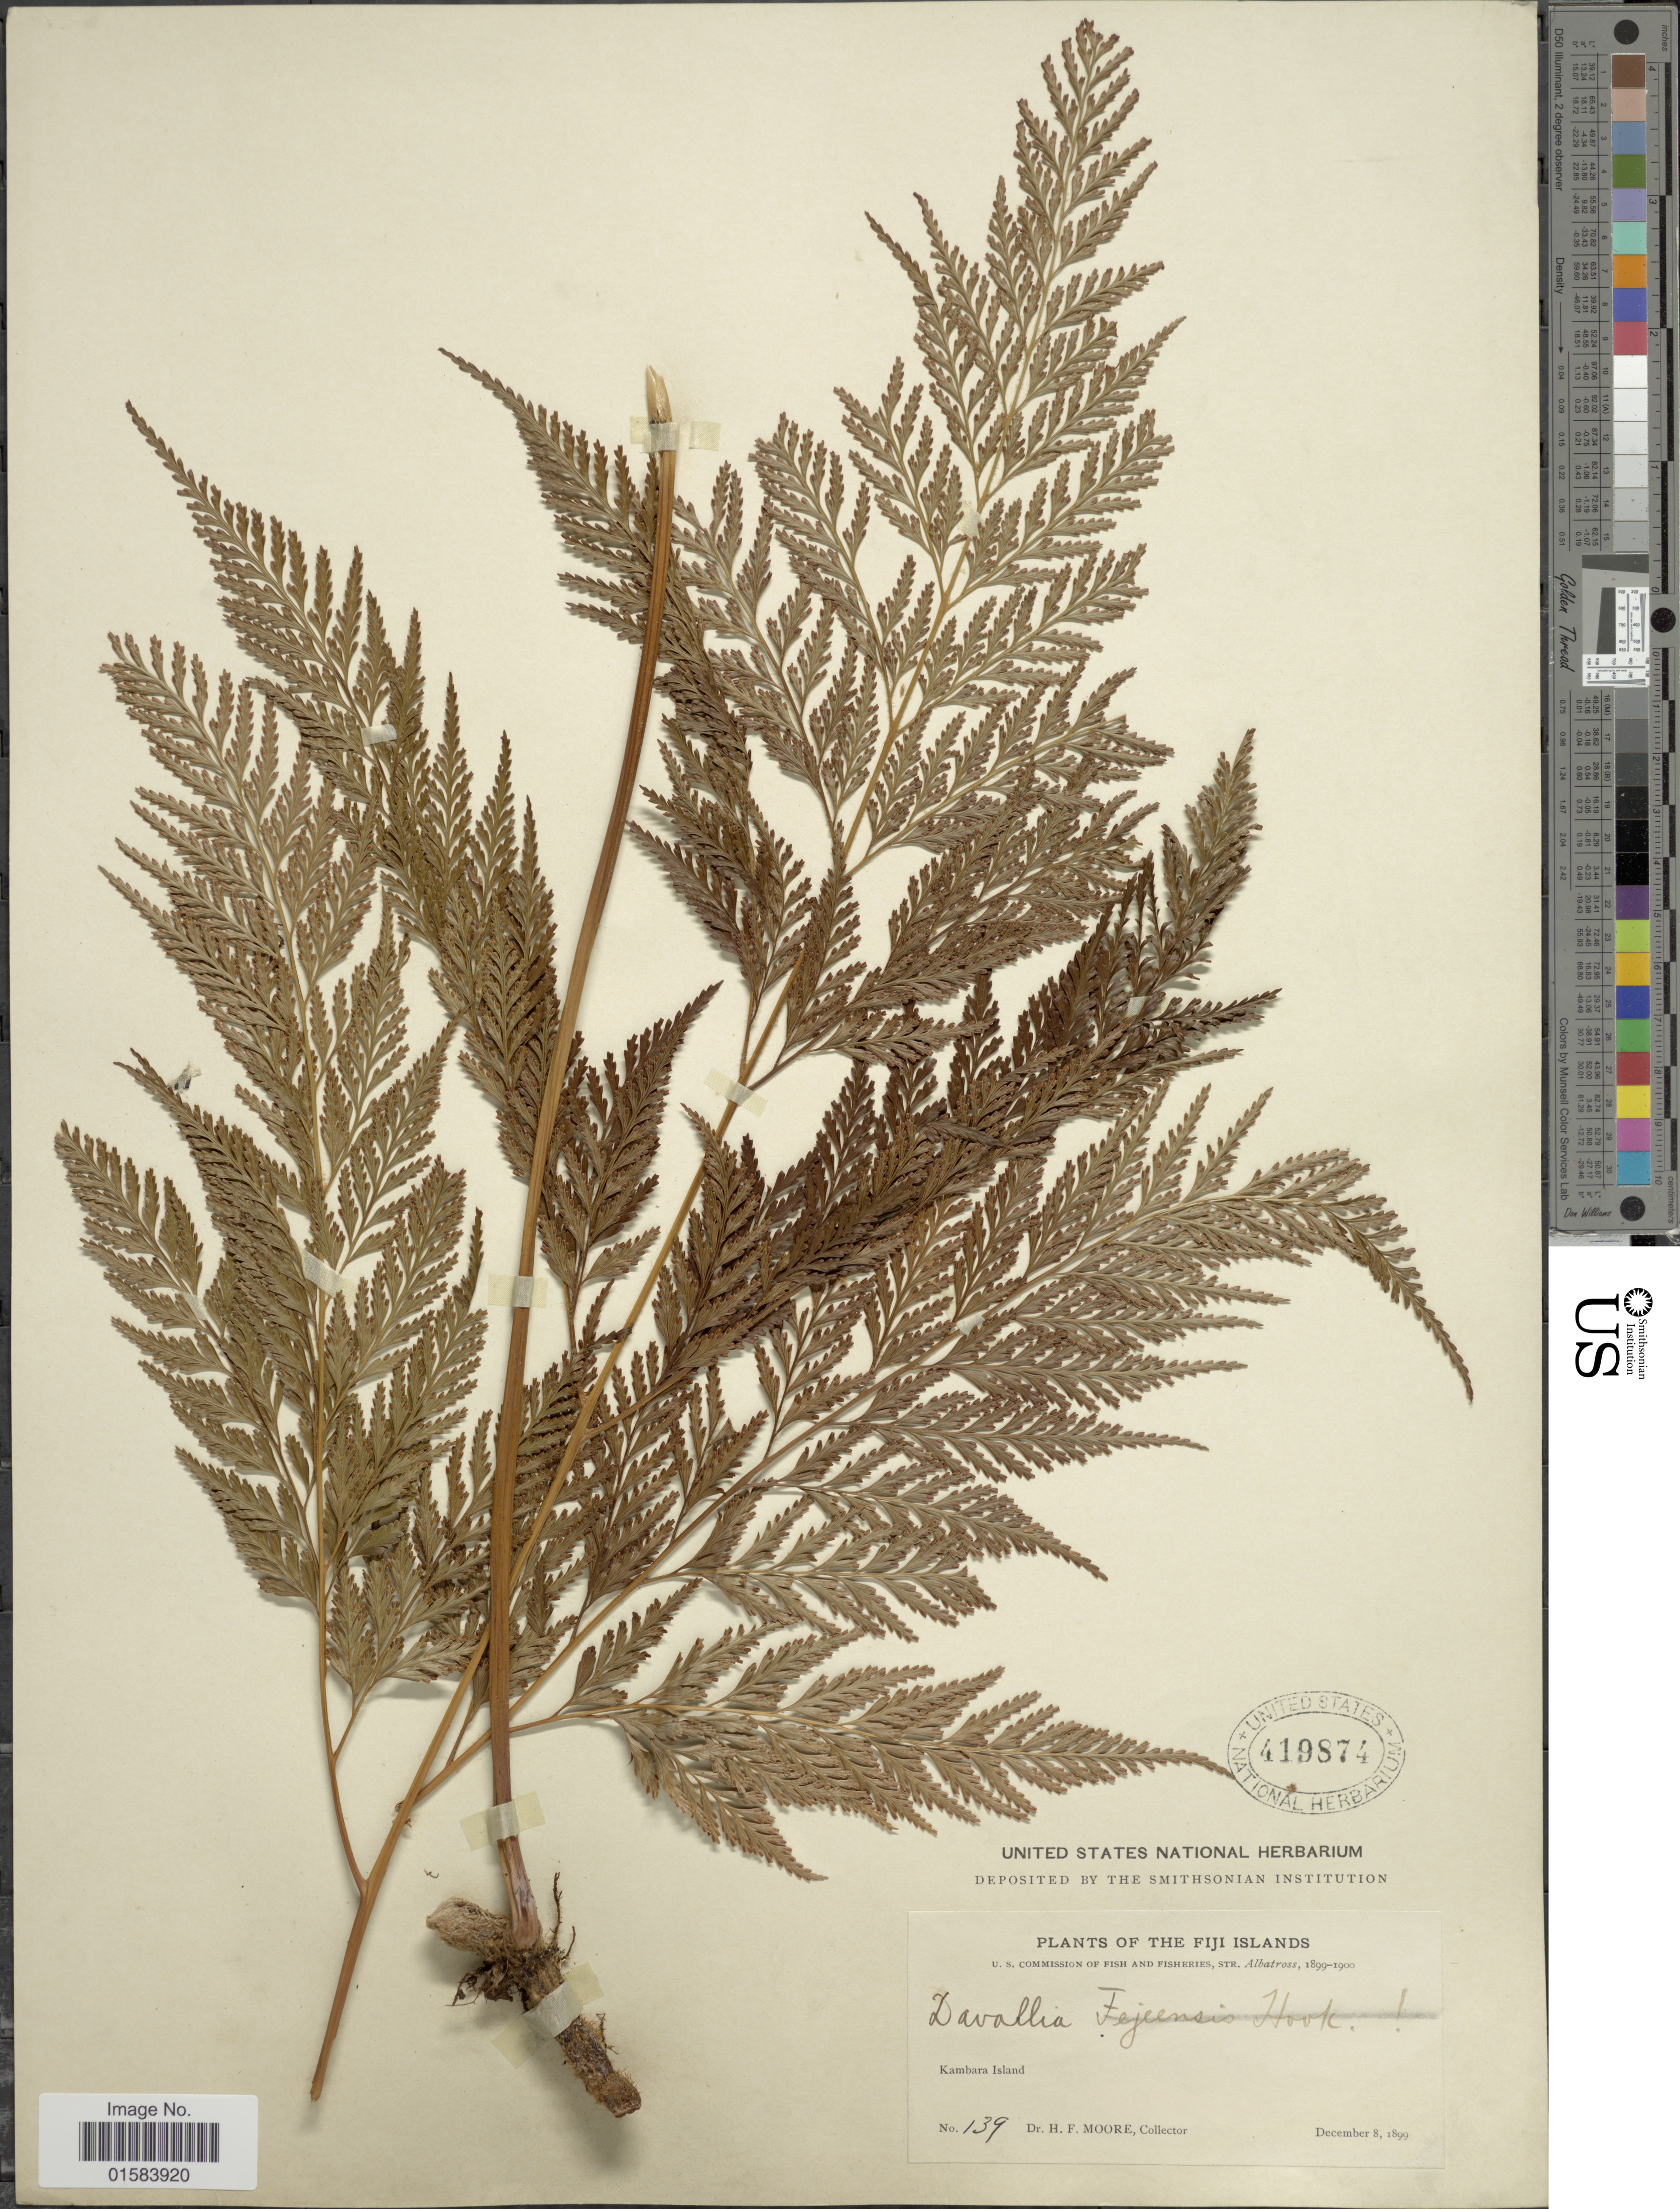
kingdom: Plantae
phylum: Tracheophyta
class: Polypodiopsida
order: Polypodiales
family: Davalliaceae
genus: Davallia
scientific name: Davallia solida var. fejeensis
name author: (Hook.) Noot.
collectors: H. F. Moore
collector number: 139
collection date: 1899-12-08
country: Fiji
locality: The Fiji Islands, Kambara Island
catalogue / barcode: US 419874